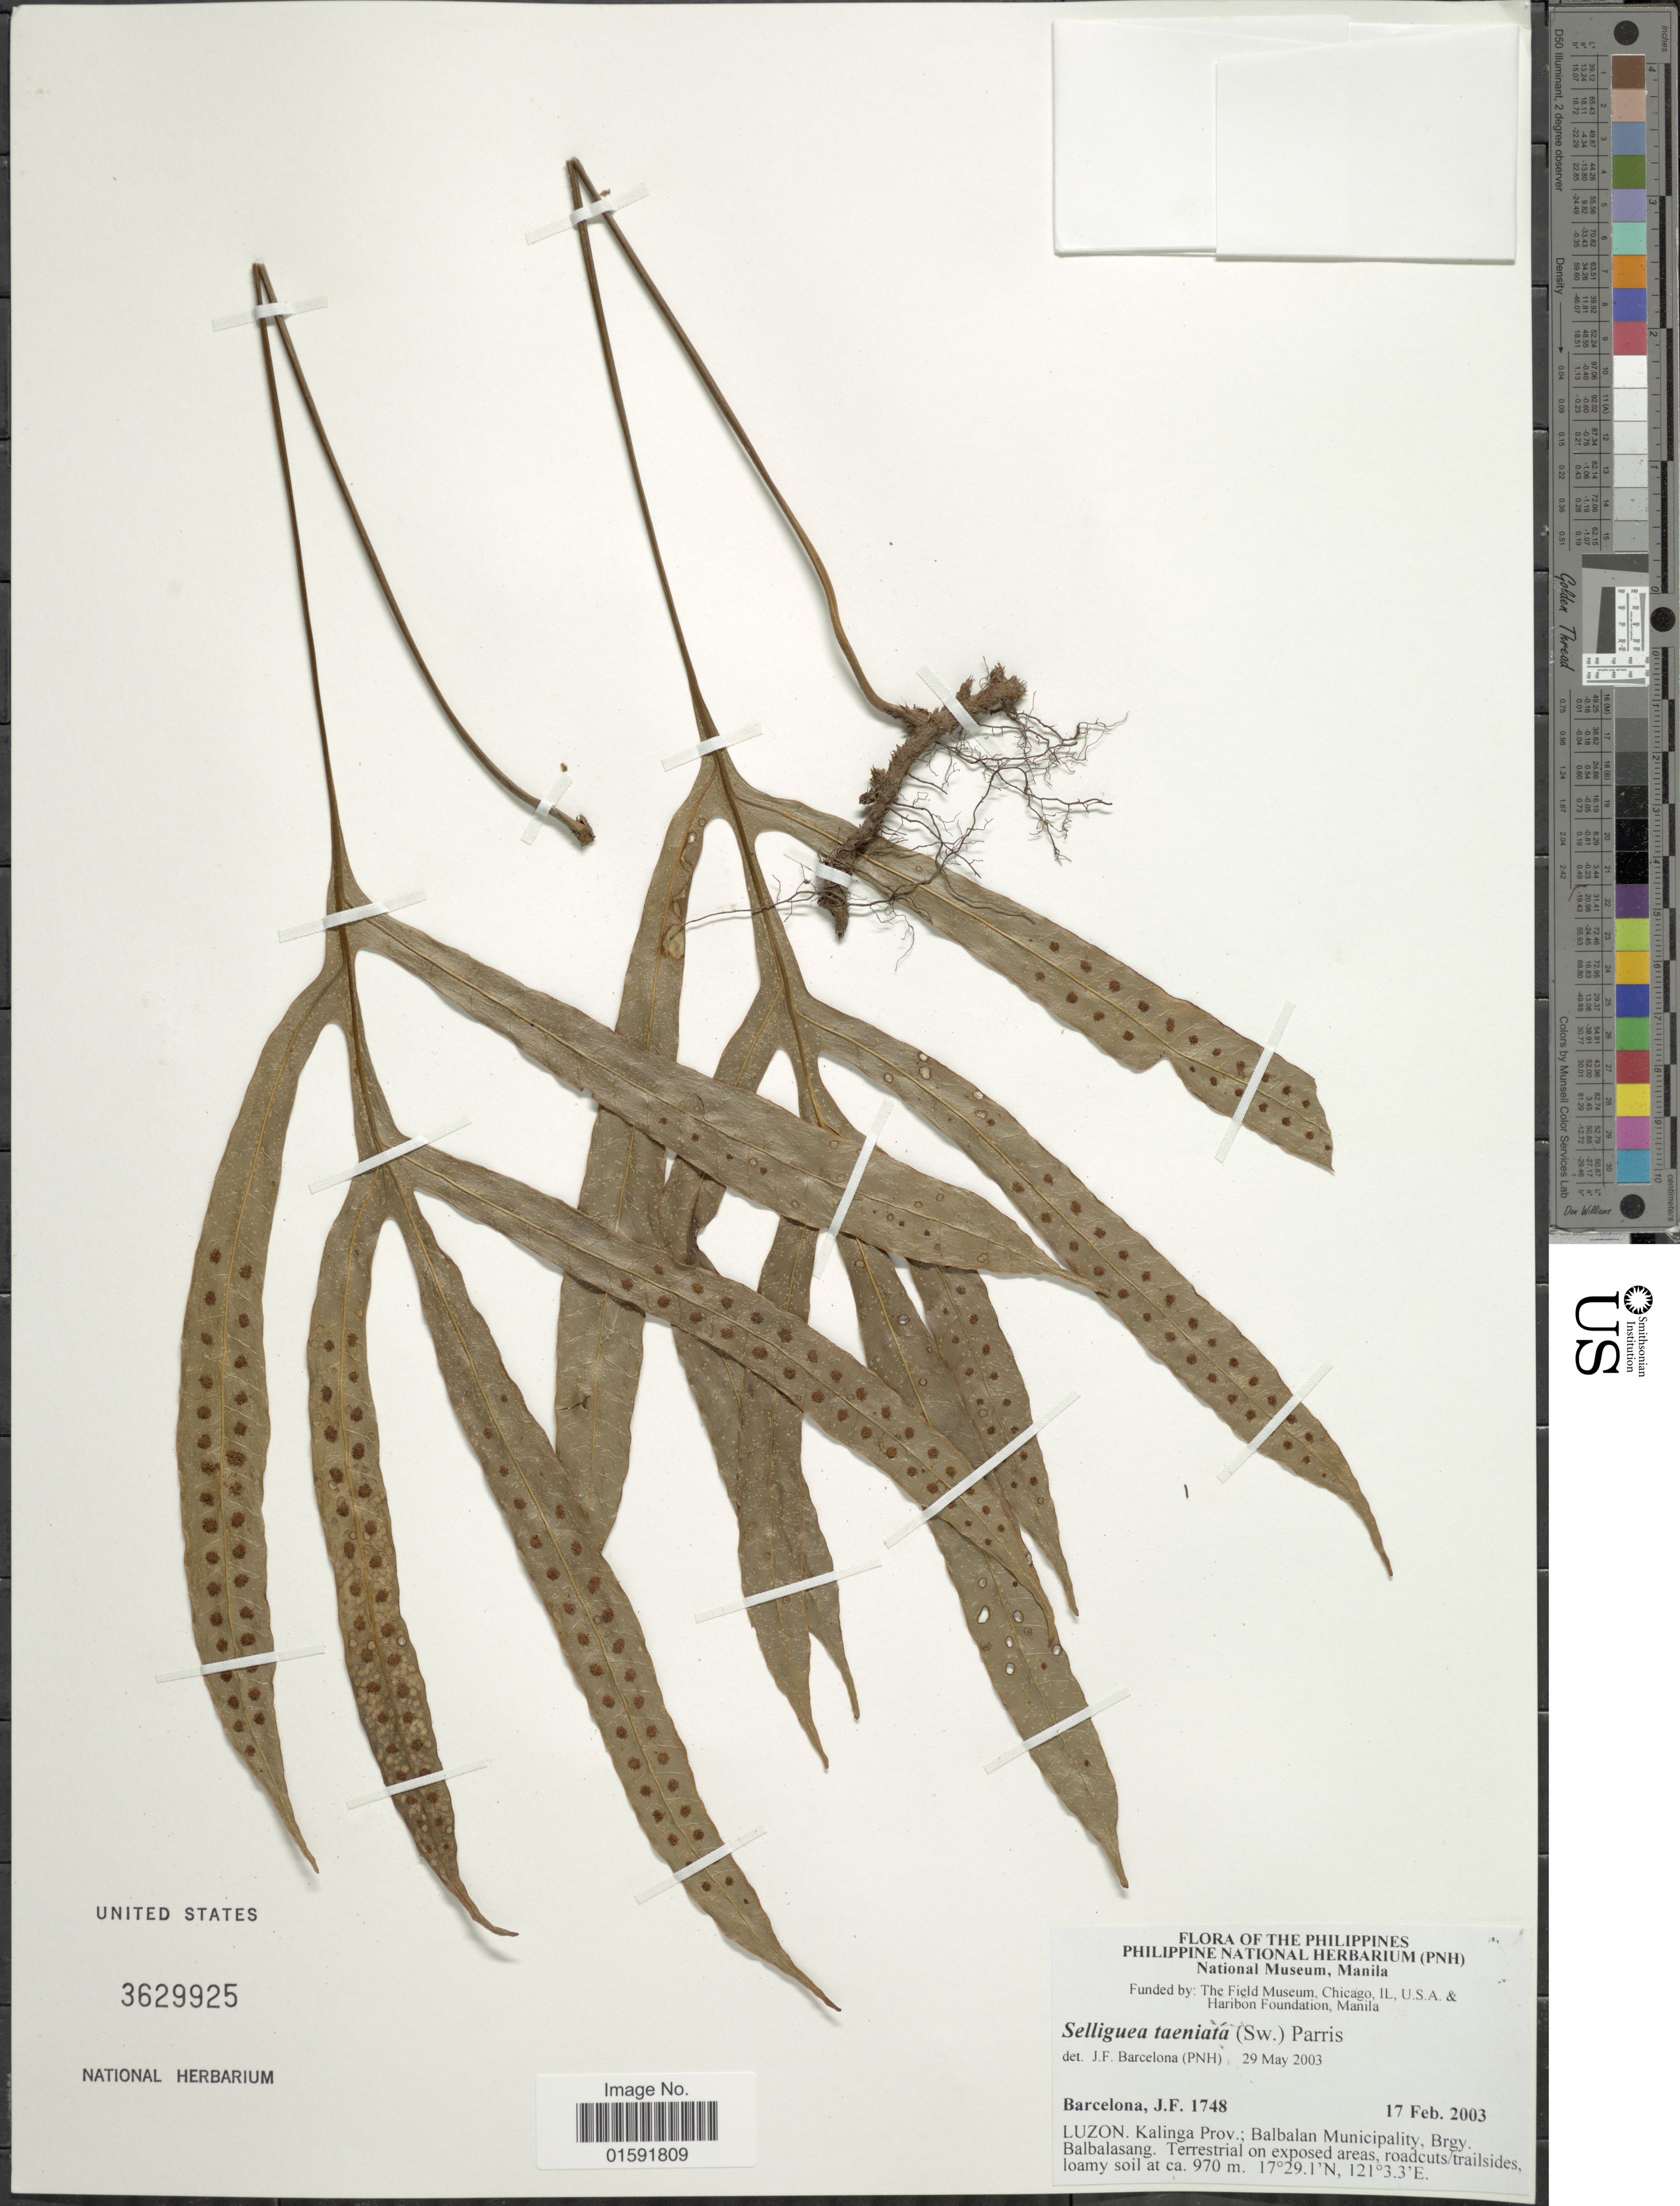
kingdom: Plantae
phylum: Tracheophyta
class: Polypodiopsida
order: Polypodiales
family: Polypodiaceae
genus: Selliguea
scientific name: Selliguea taeniata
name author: Parris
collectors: J. F. Barcelona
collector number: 1748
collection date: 2003-02-17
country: Philippines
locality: Luzon, Kalinga Prov., Balbalan Municipality, Brgy, Balbalasang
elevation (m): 970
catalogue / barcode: US 3529925